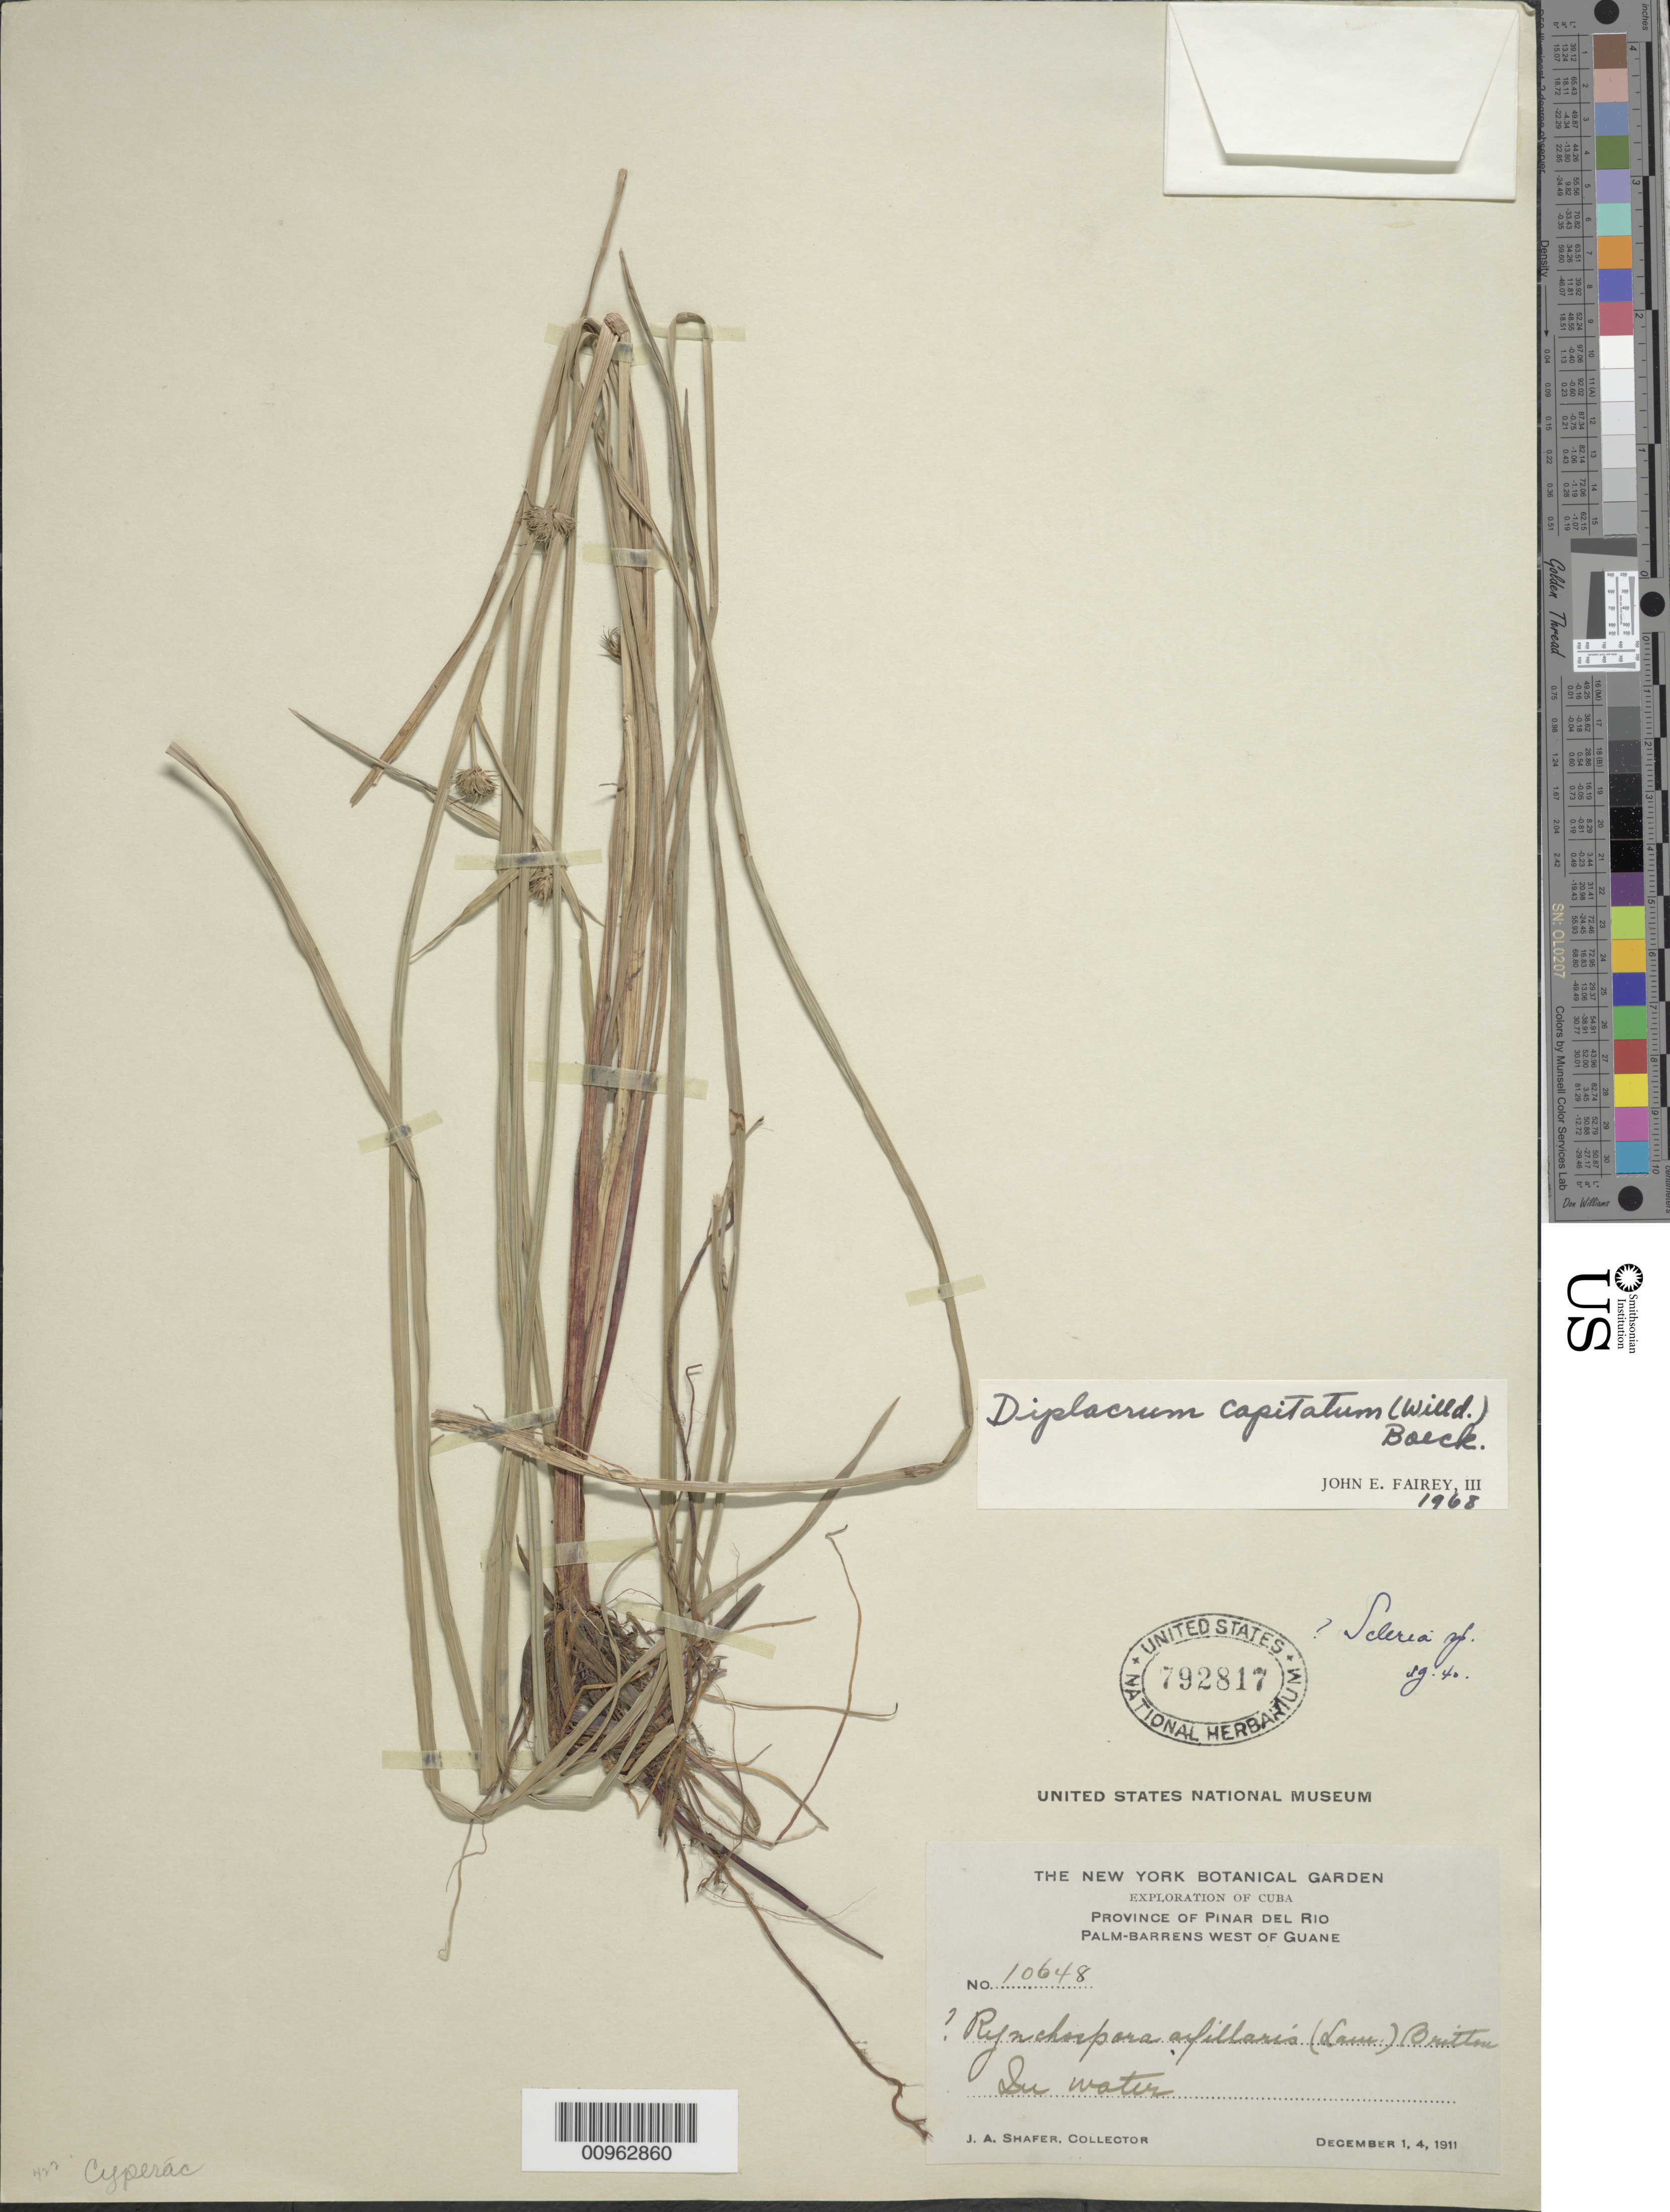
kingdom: Plantae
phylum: Tracheophyta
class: Liliopsida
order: Poales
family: Cyperaceae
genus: Diplacrum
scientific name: Diplacrum capitatum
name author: (Willd.) Boeckeler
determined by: Fairey, J. E., III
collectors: J. A. Shafer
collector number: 10648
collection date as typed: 01 Dec 1911 to 04 Dec 1911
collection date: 1911-12-01/1911-12-04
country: Cuba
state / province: Pinar del Rio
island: Cuba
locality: W of Guane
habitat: In water in palm-barrens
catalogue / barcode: US 792817